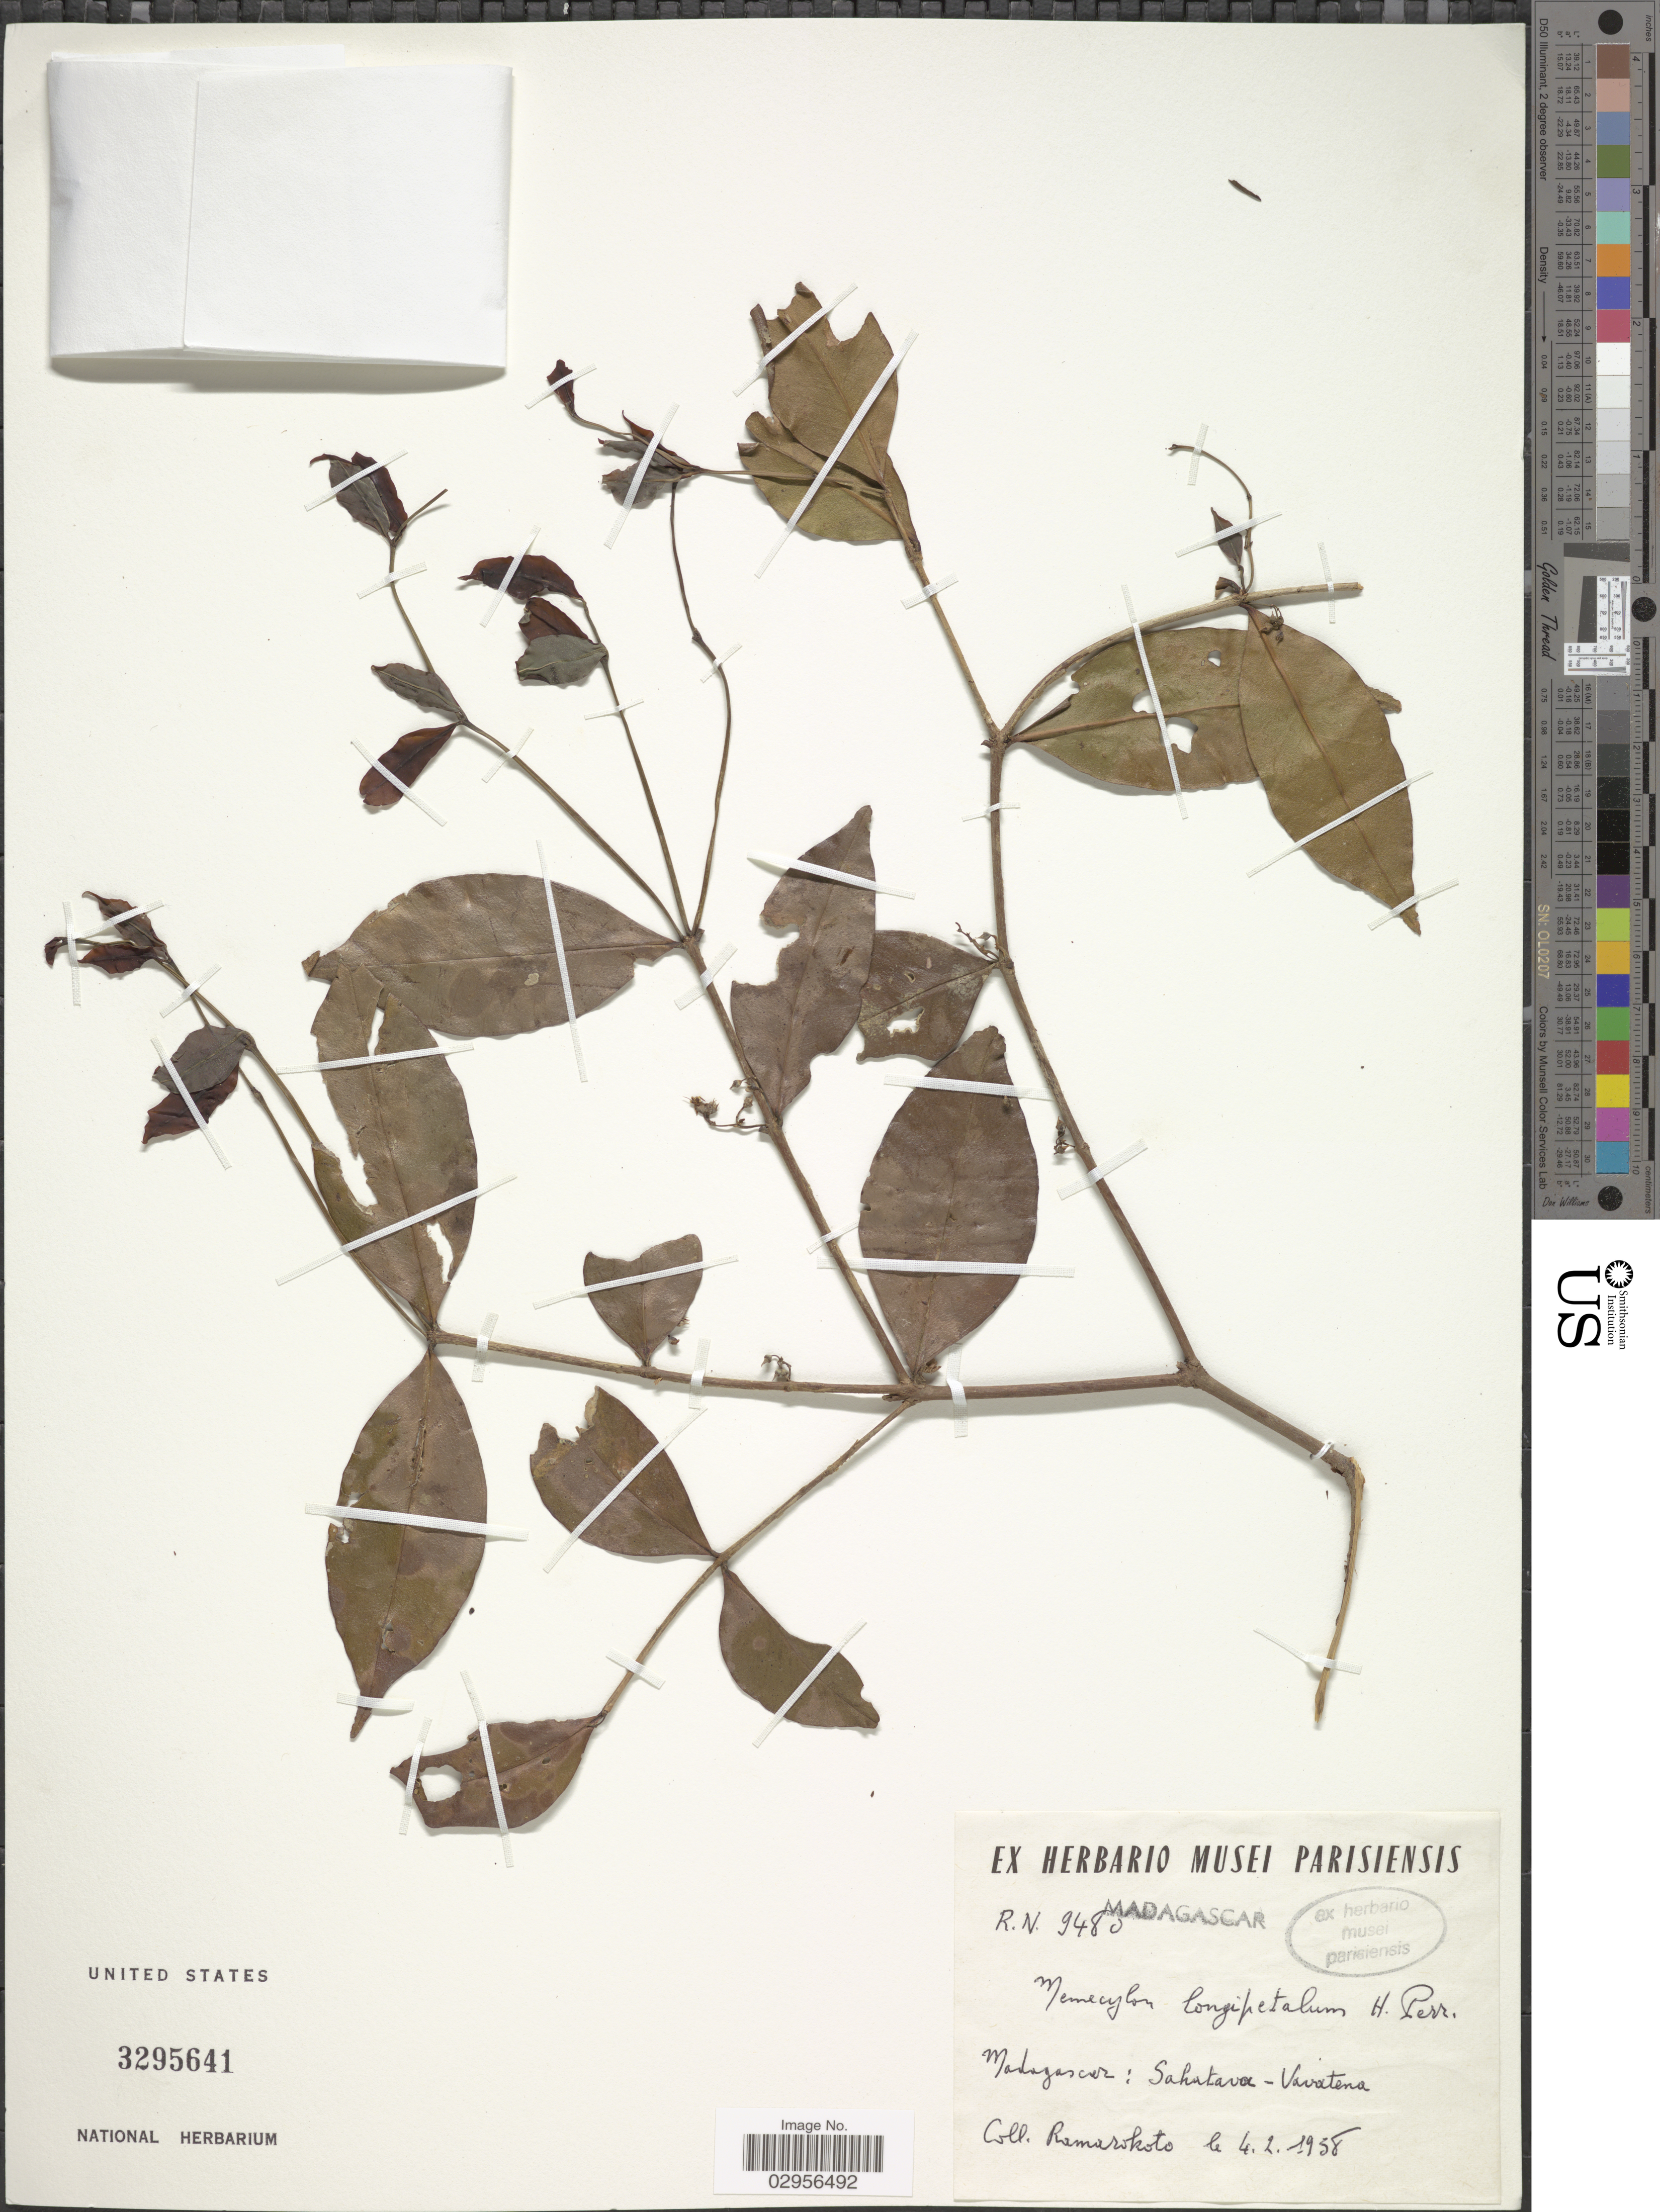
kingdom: Plantae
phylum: Tracheophyta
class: Magnoliopsida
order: Myrtales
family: Melastomataceae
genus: Memecylon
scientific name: Memecylon longipetalum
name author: H. Perrier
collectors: -. Ramarokoto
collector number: R.N.9480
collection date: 1938-02-04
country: Madagascar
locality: Sakatava - Vavatena.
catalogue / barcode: US 3295641